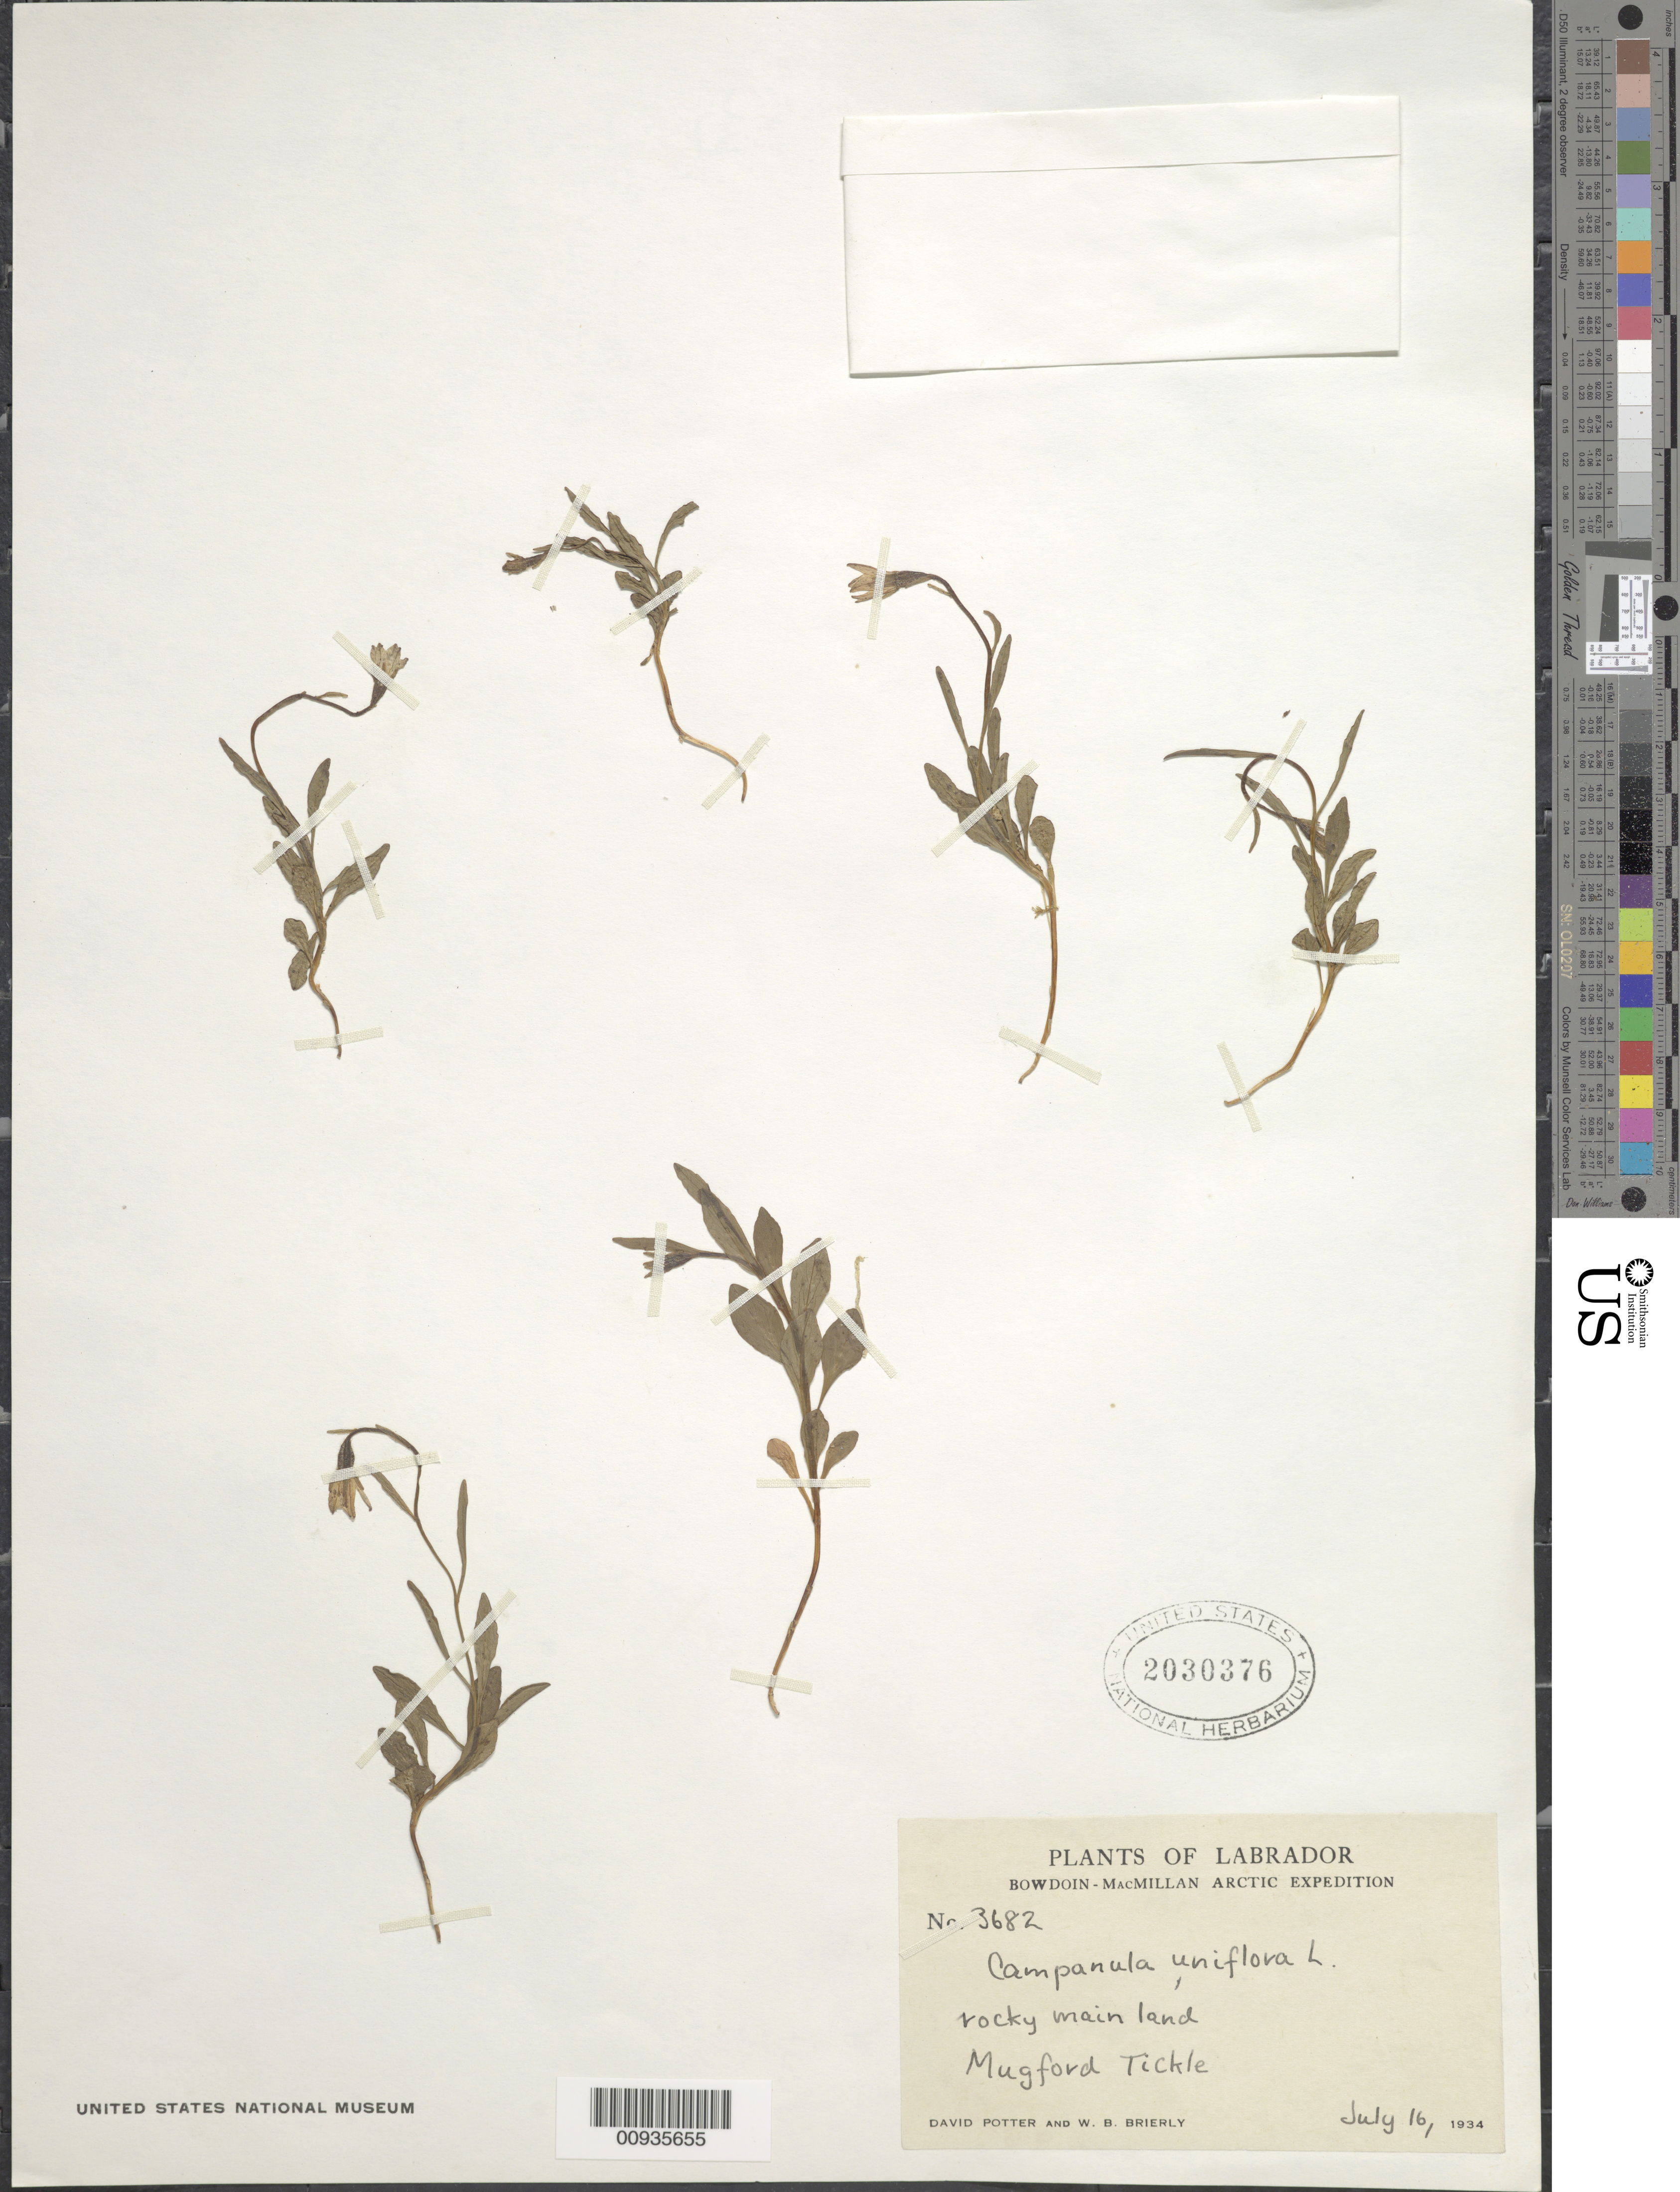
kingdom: Plantae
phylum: Tracheophyta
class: Magnoliopsida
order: Asterales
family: Campanulaceae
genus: Campanula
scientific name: Campanula uniflora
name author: L.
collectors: D. Potter & W. Brierly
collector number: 3682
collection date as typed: July 16, 1934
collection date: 1934-07-16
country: Canada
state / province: Newfoundland and Labrador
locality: Mugford Tickle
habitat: rocky main land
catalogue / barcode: US 2030376